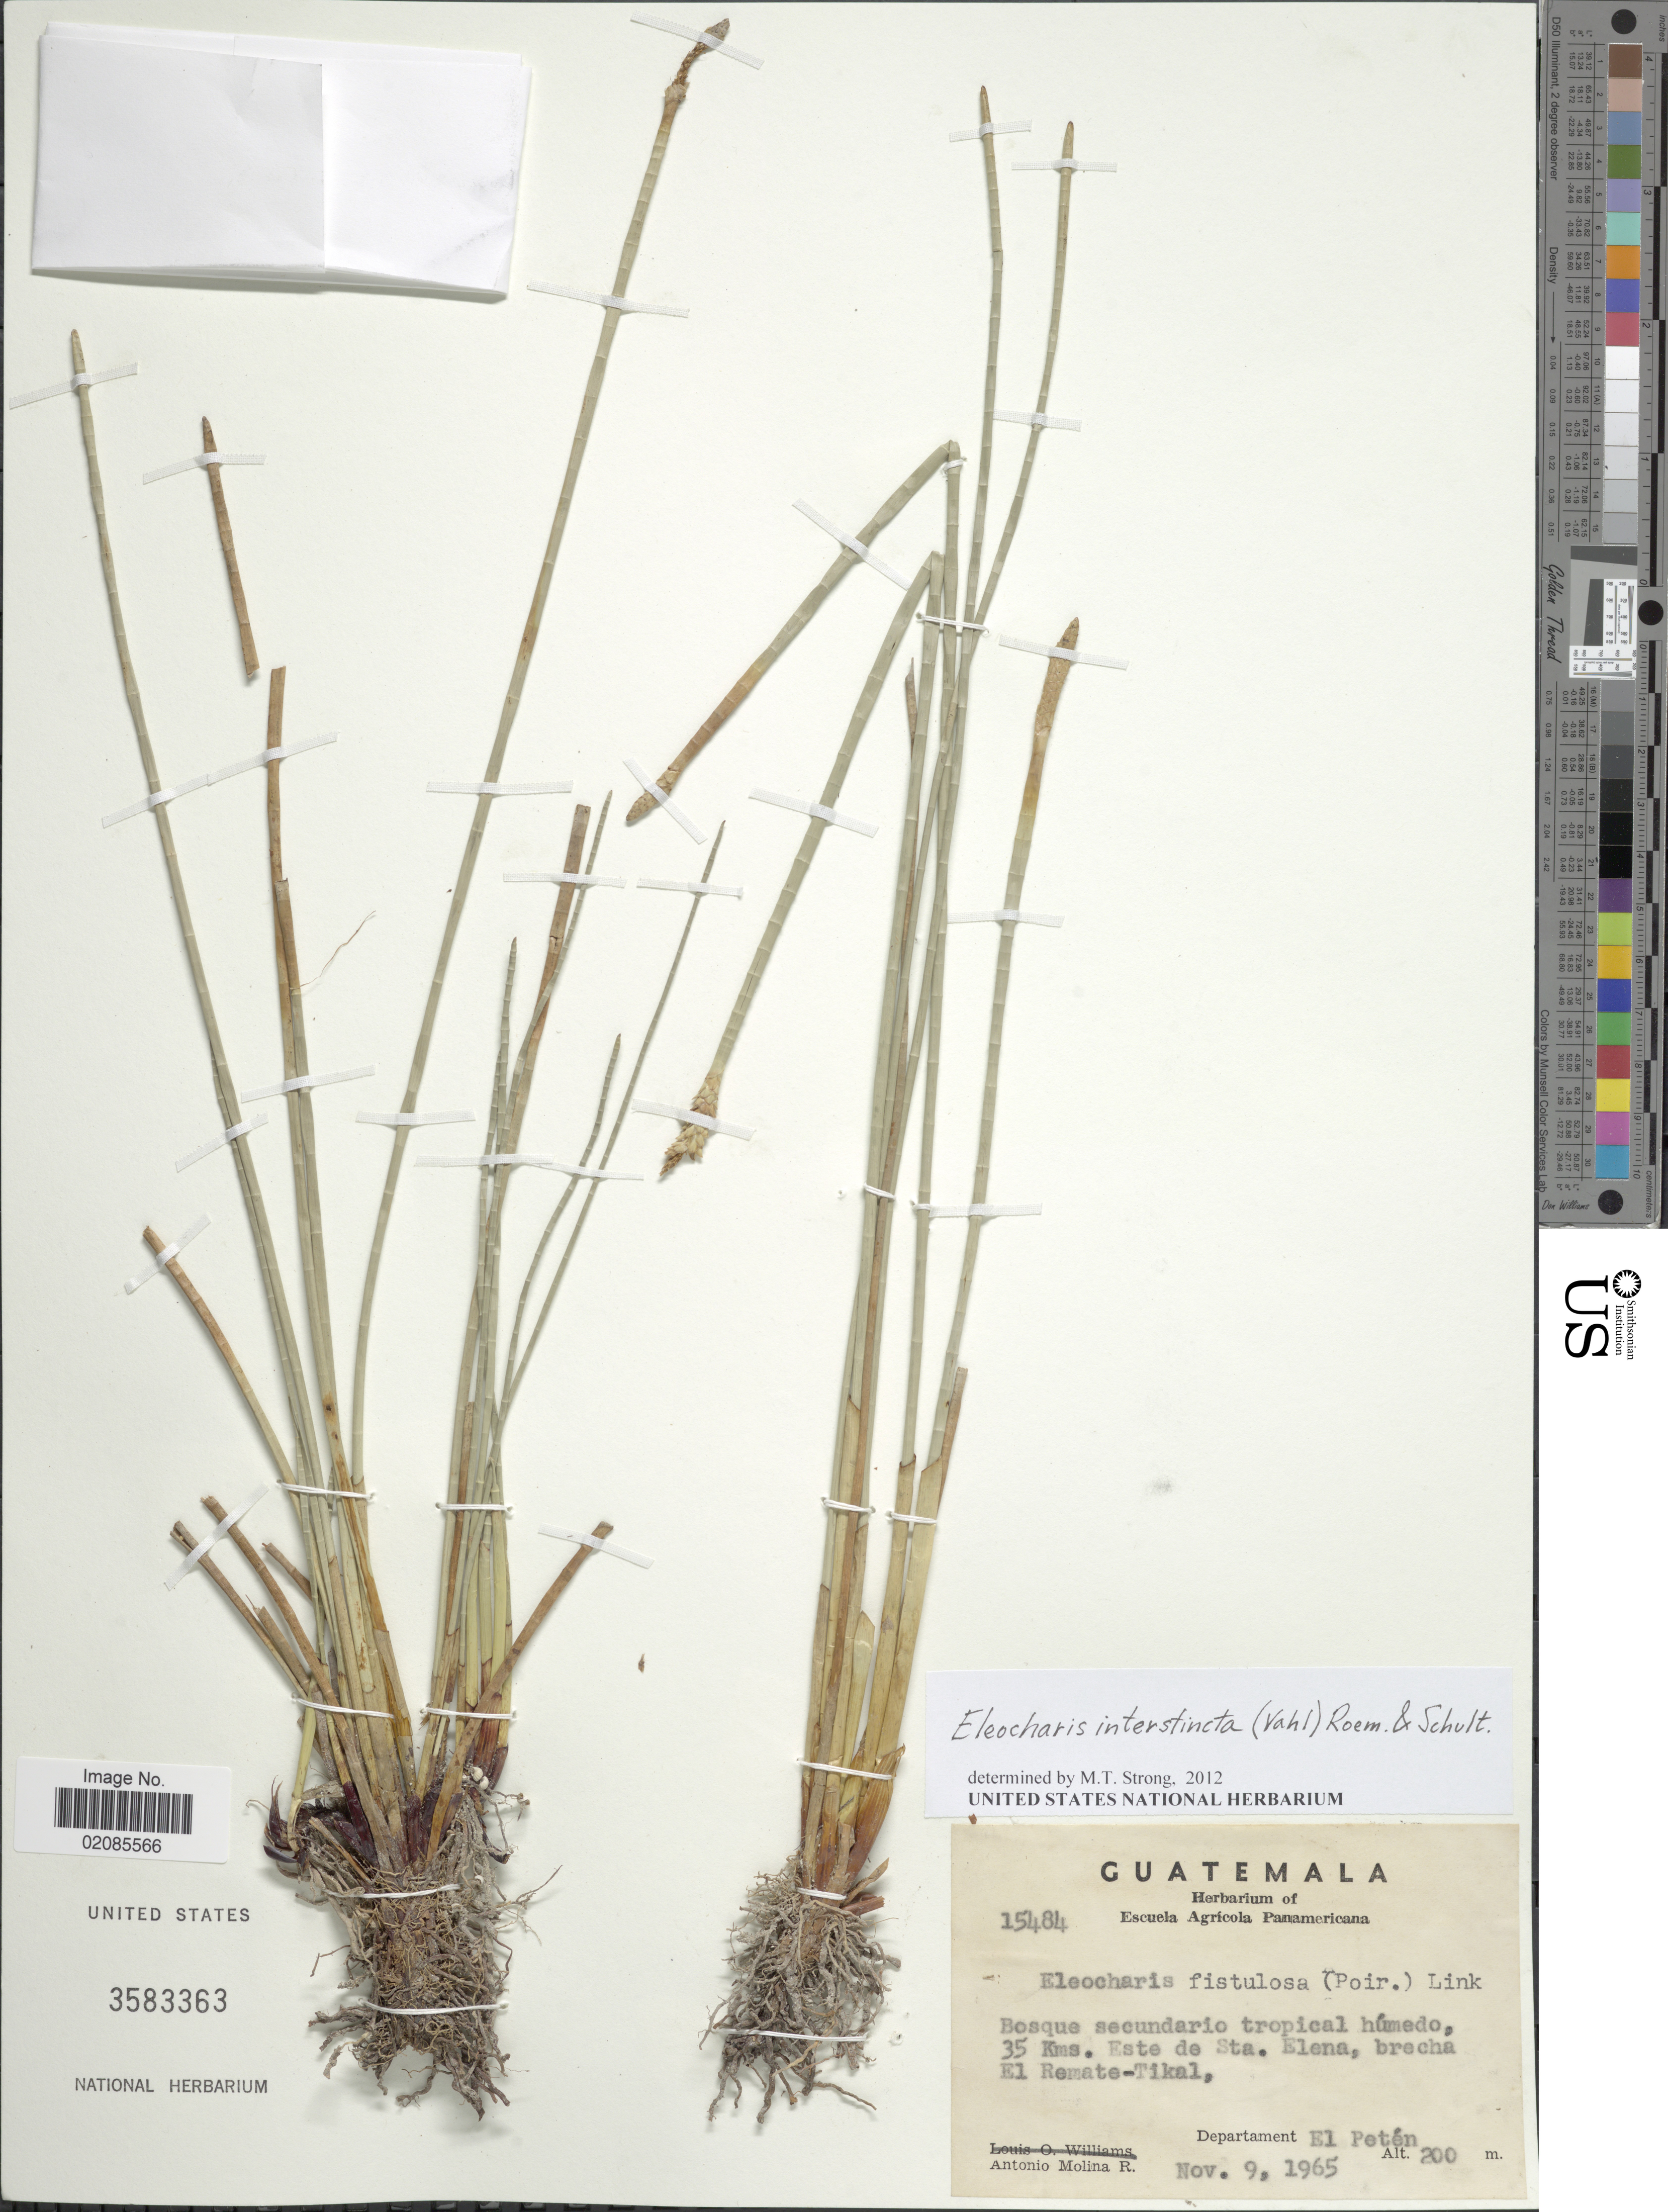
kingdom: Plantae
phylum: Tracheophyta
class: Liliopsida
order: Poales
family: Cyperaceae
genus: Eleocharis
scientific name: Eleocharis interstincta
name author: (Vahl) Roem. & Schult.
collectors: A. Molina R.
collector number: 15484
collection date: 1965-11-09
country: Guatemala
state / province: El Petén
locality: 35 Kms. Este de Sta. Elena, brecha El Remate-Tikal.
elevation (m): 200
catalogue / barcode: US 3583363